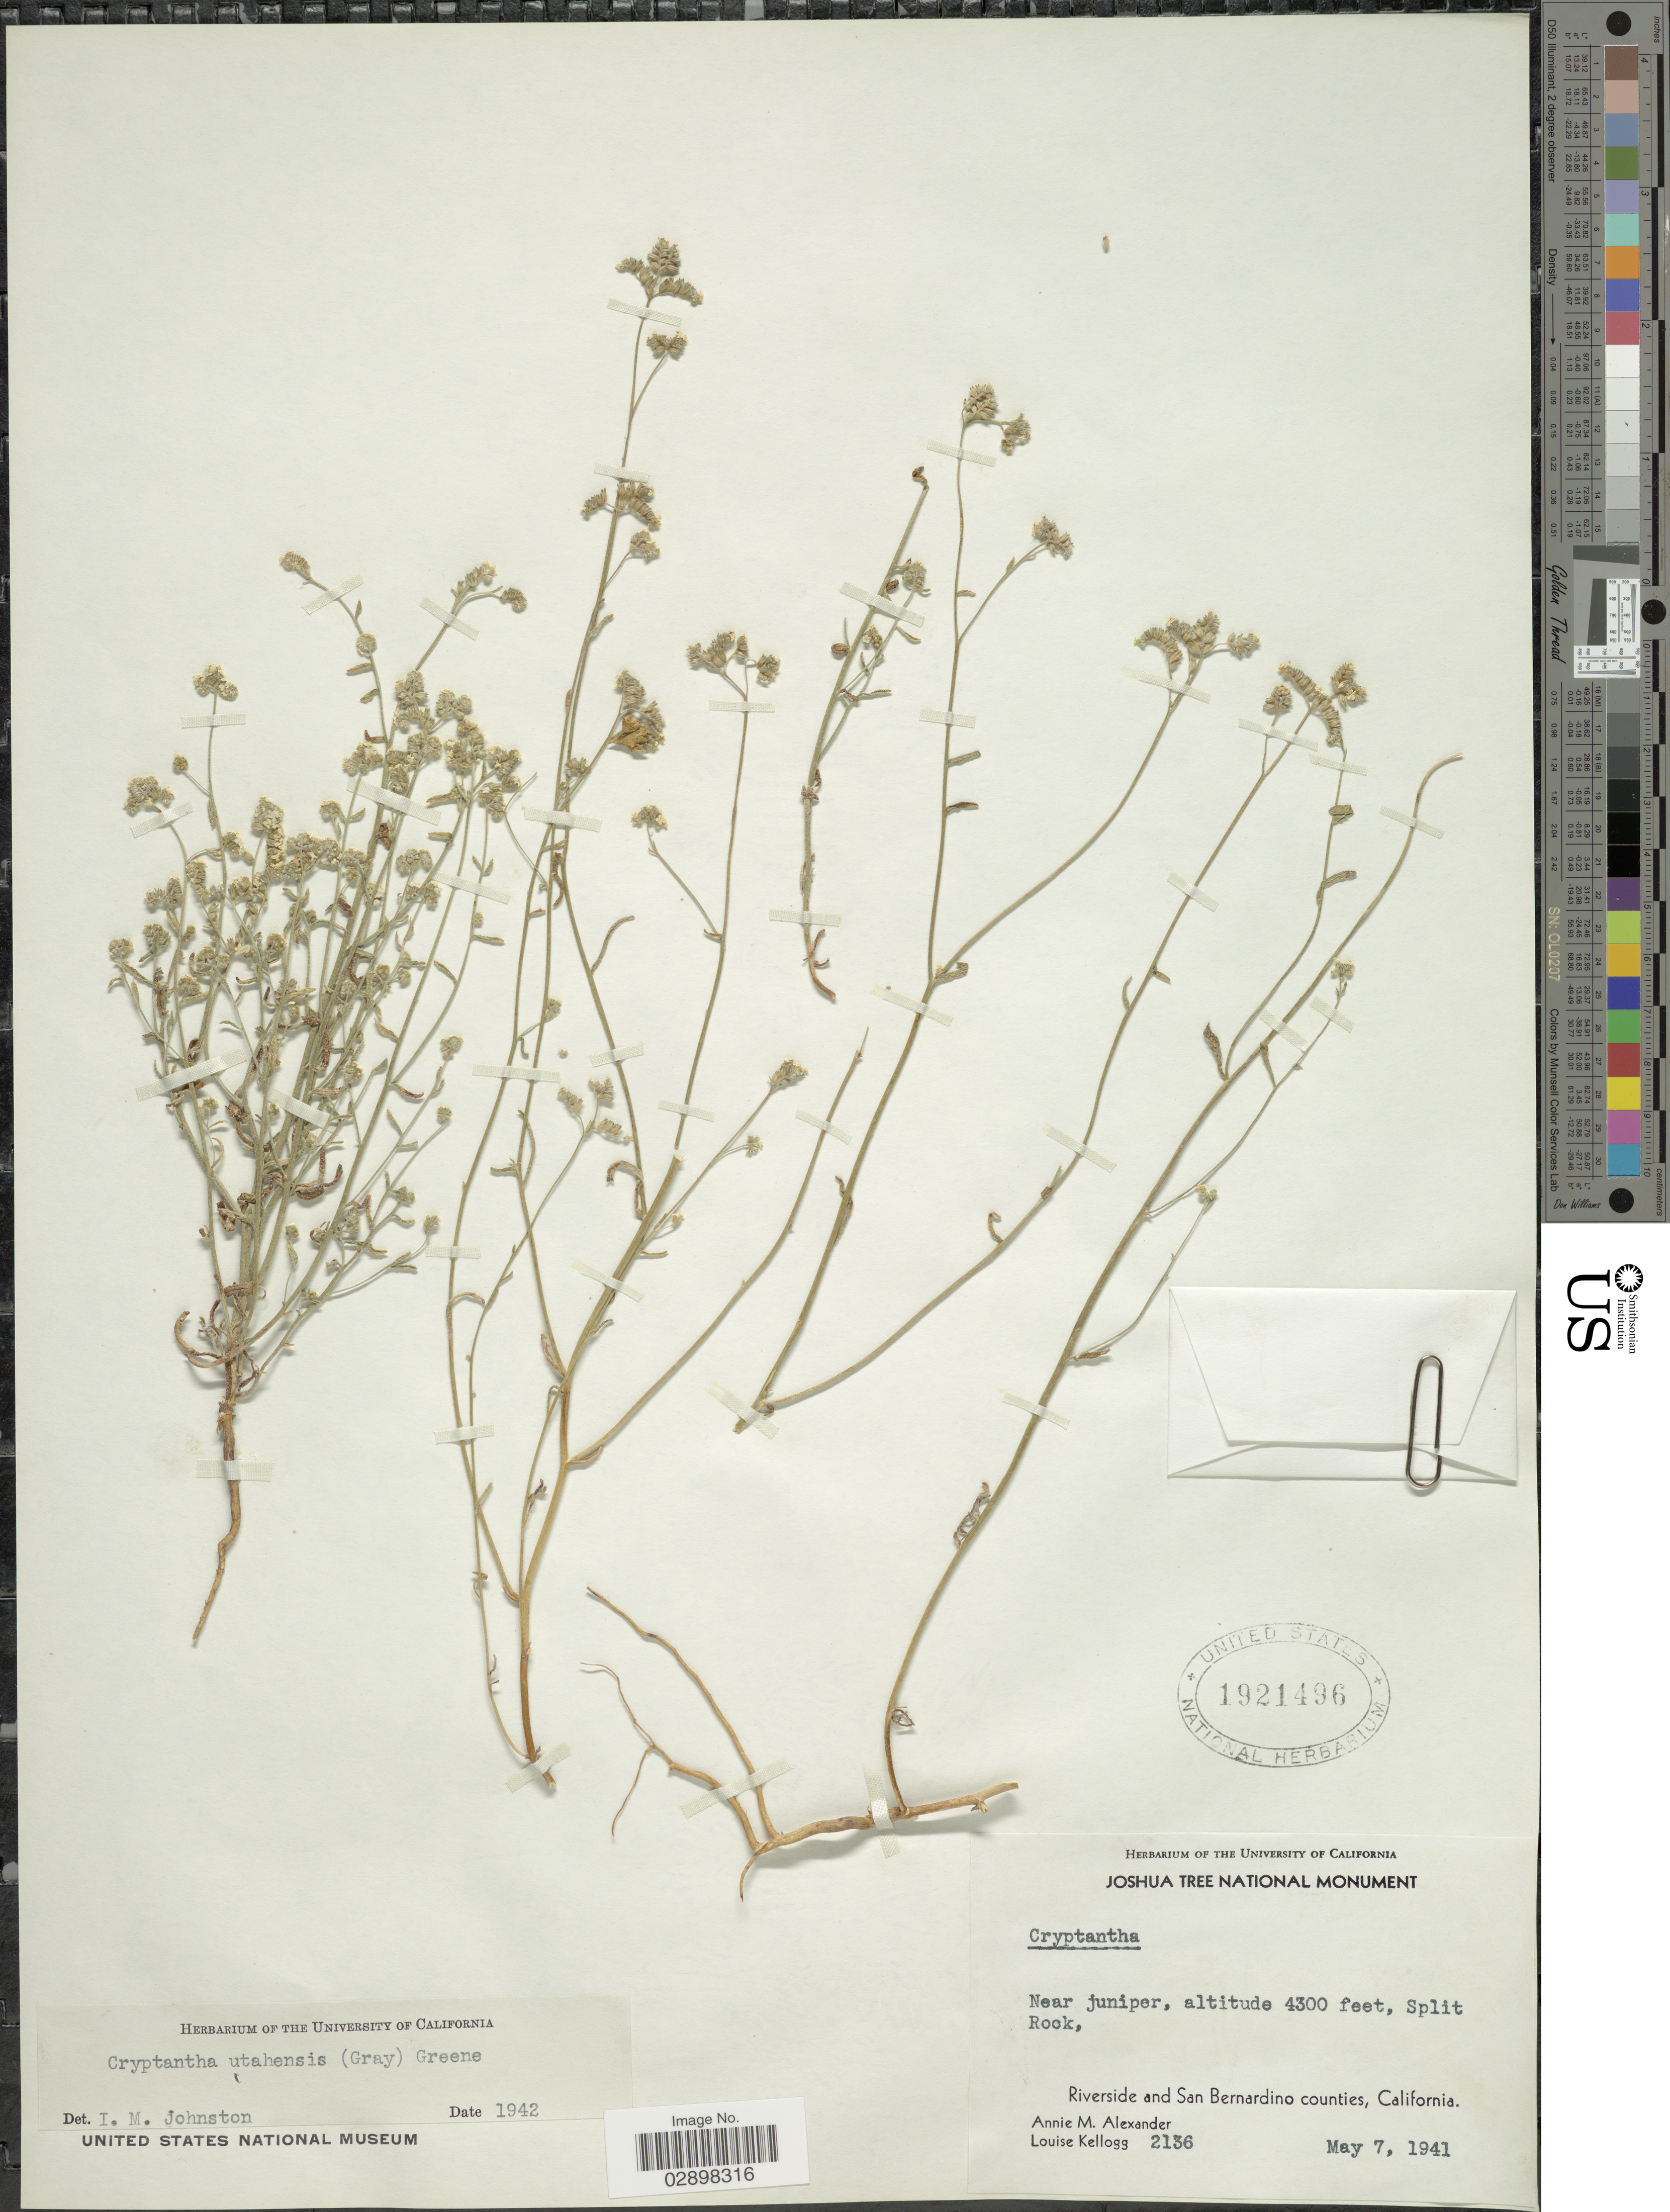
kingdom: Plantae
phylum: Tracheophyta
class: Magnoliopsida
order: Boraginales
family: Boraginaceae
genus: Cryptantha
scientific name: Cryptantha utahensis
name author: (A. Gray) Greene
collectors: A. M. Alexander & L. Kellogg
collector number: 2136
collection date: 1941-05-07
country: United States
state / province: California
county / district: San Bernardino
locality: Near juniper, Riverside and San Bernardino counties.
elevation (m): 1311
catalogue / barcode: US 1921496